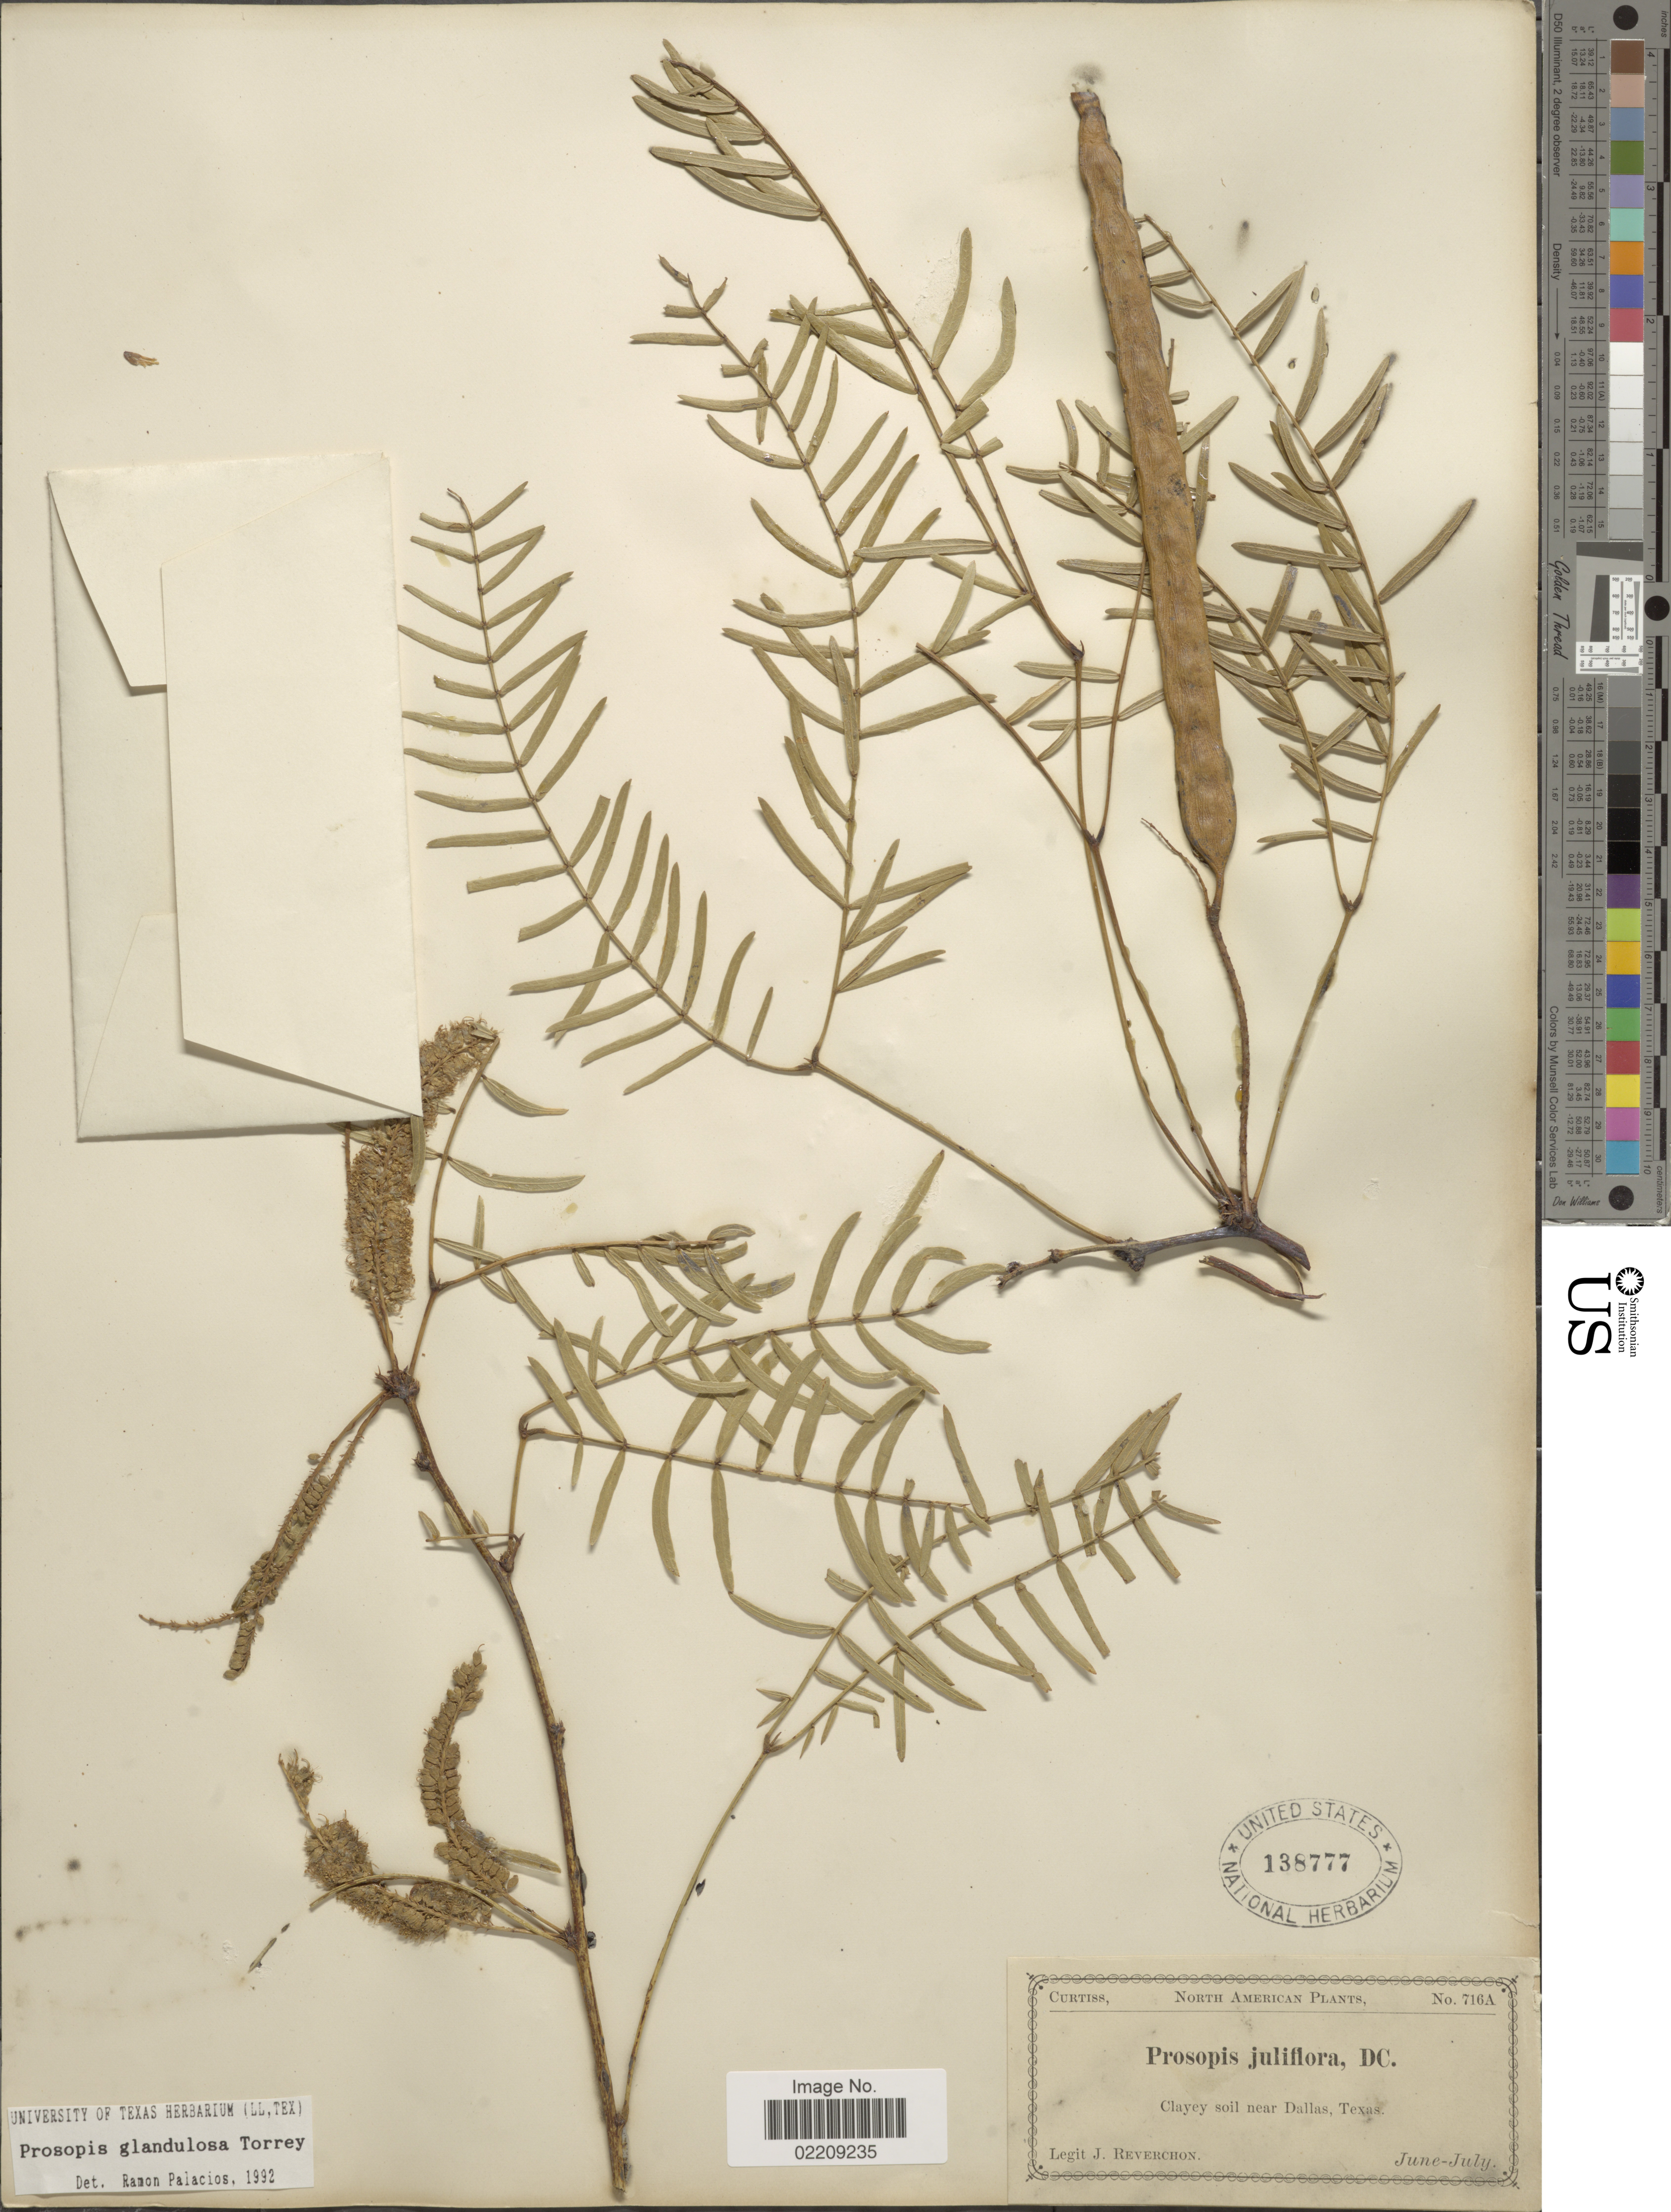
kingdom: Plantae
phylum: Tracheophyta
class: Magnoliopsida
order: Fabales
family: Fabaceae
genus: Neltuma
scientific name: Neltuma glandulosa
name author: (Torr.) Britton & Rose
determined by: Strong, Mark T., (BOT), Smithsonian Institution - National Museum of Natural History (UNITED STATES)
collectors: J. Reverchon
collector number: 716A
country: United States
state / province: Texas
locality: Clayey soil near Dallas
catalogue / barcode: US 138777